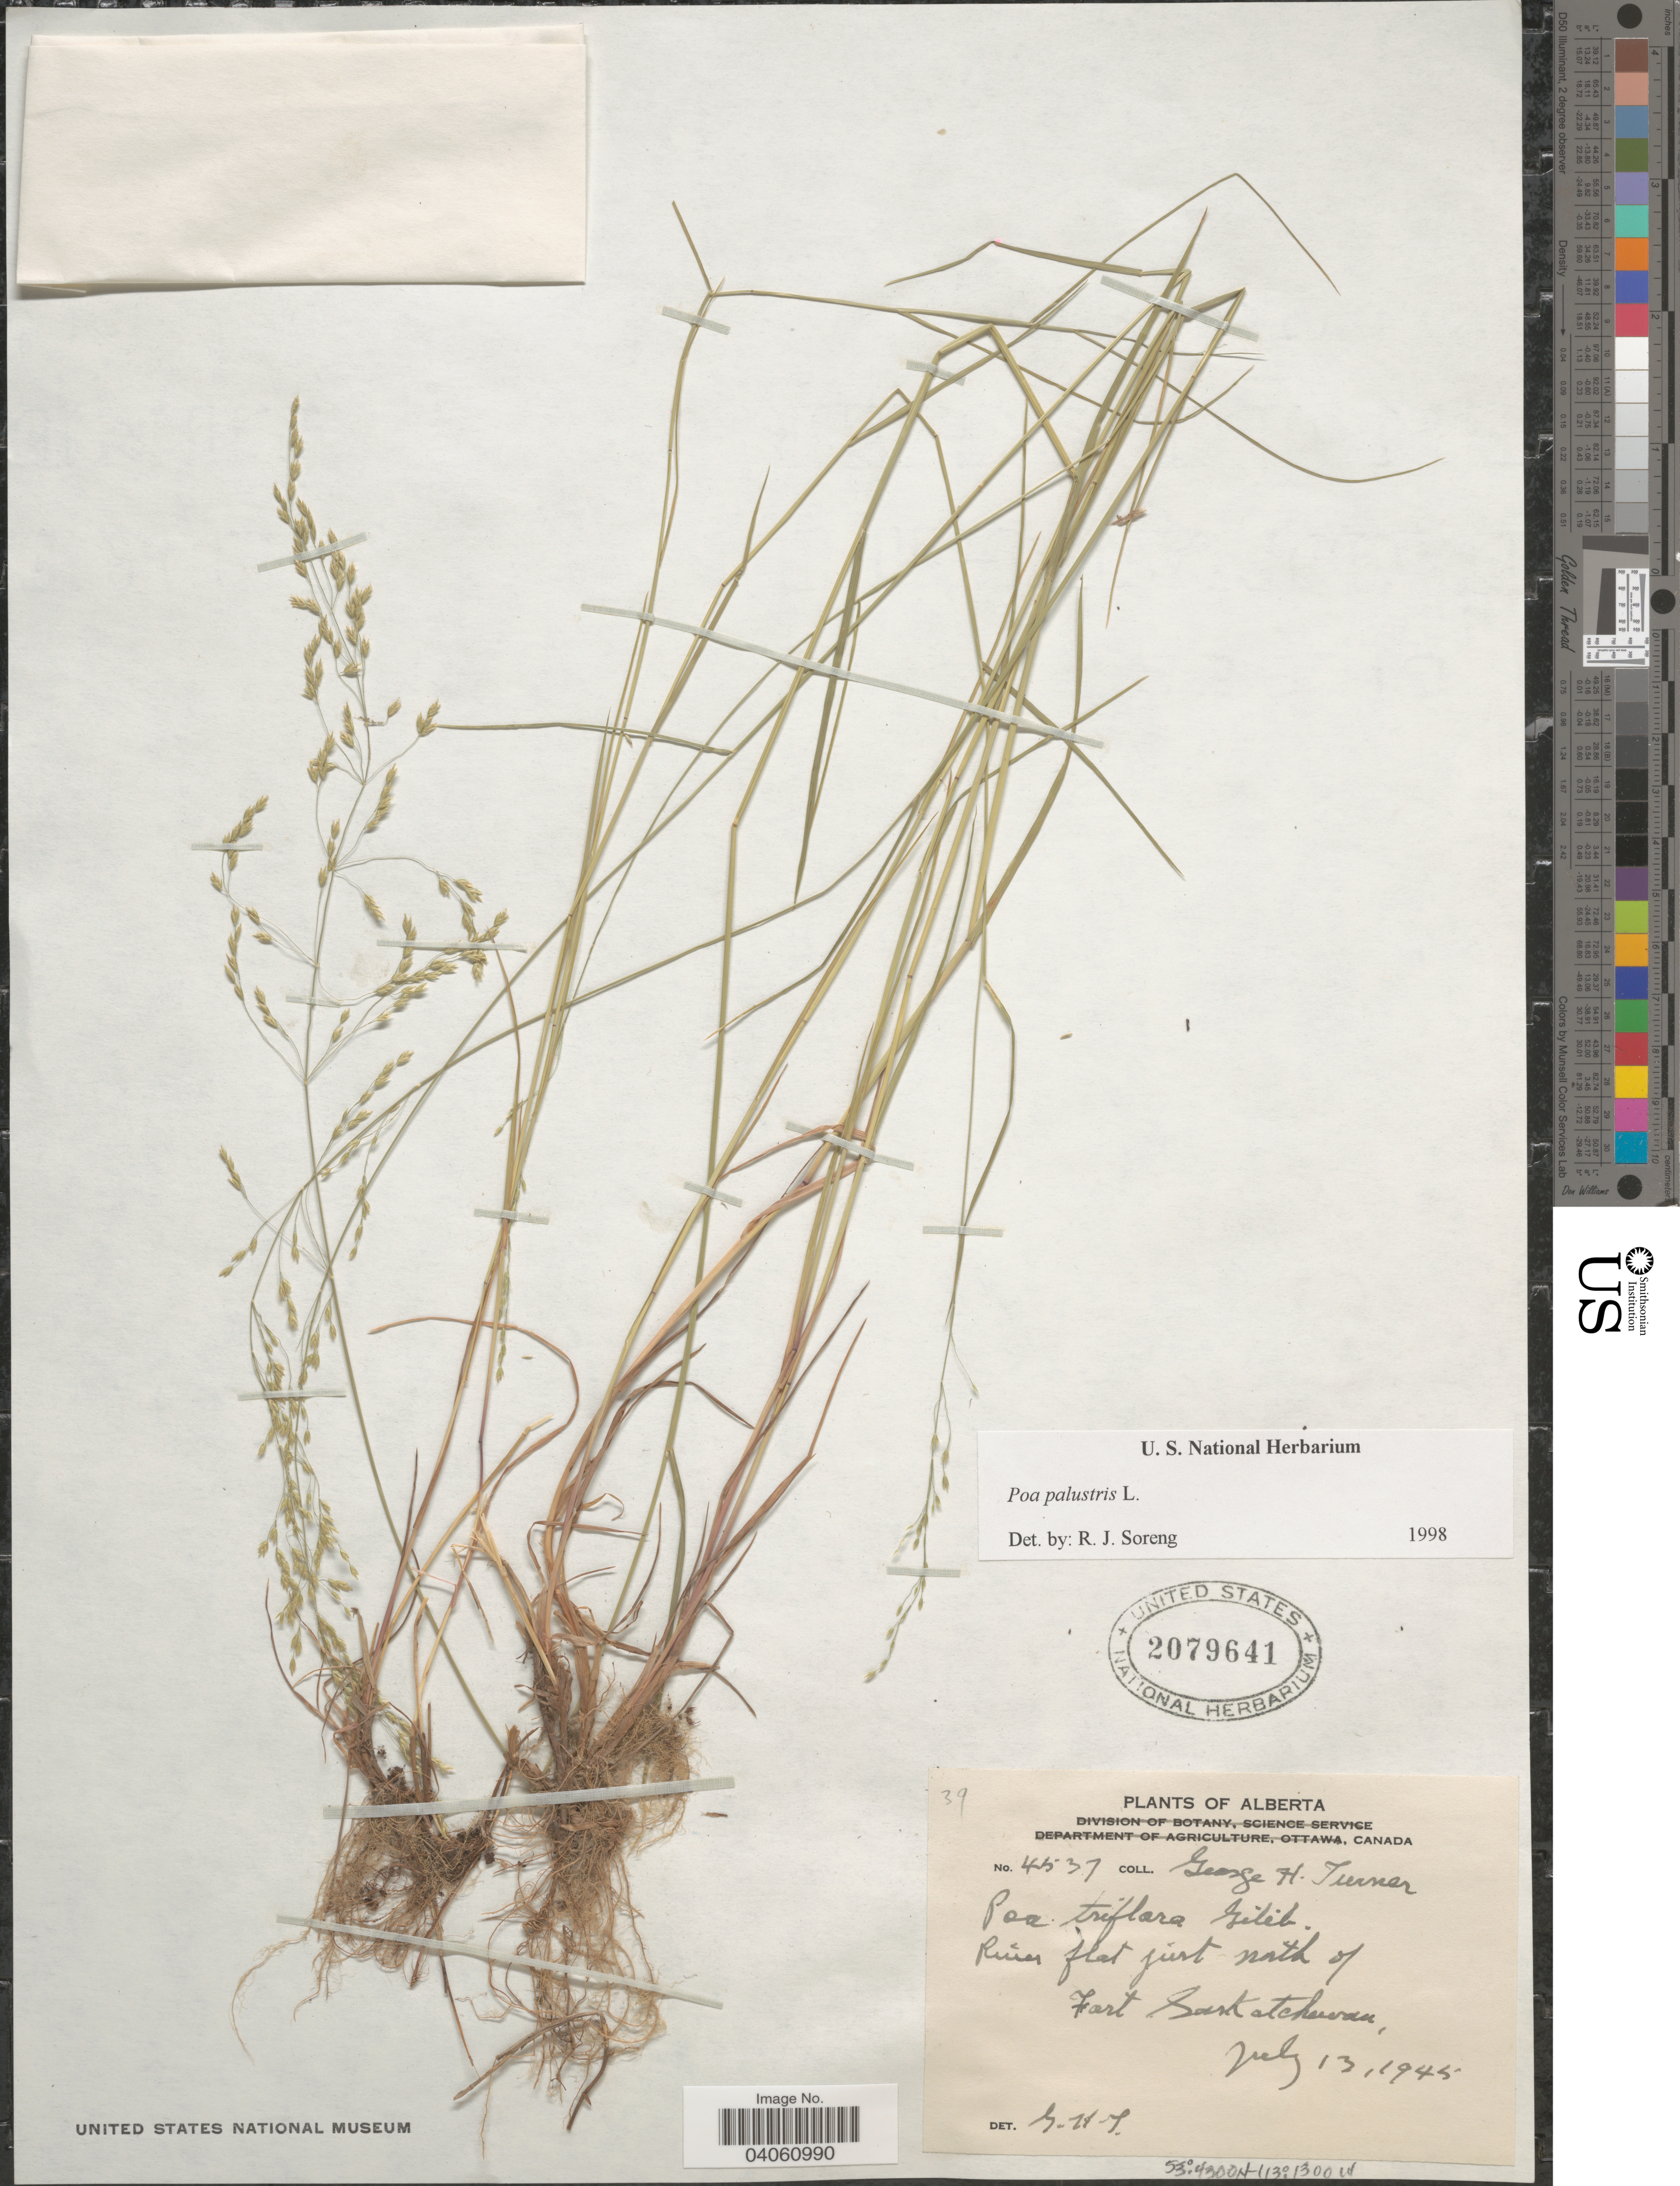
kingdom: Plantae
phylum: Tracheophyta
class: Liliopsida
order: Poales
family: Poaceae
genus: Poa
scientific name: Poa palustris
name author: L.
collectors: G. H. Turner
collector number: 4537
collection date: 1945-07-13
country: Canada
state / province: Alberta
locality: River flat just north of Fort Saskatchewan.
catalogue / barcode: US 2079641